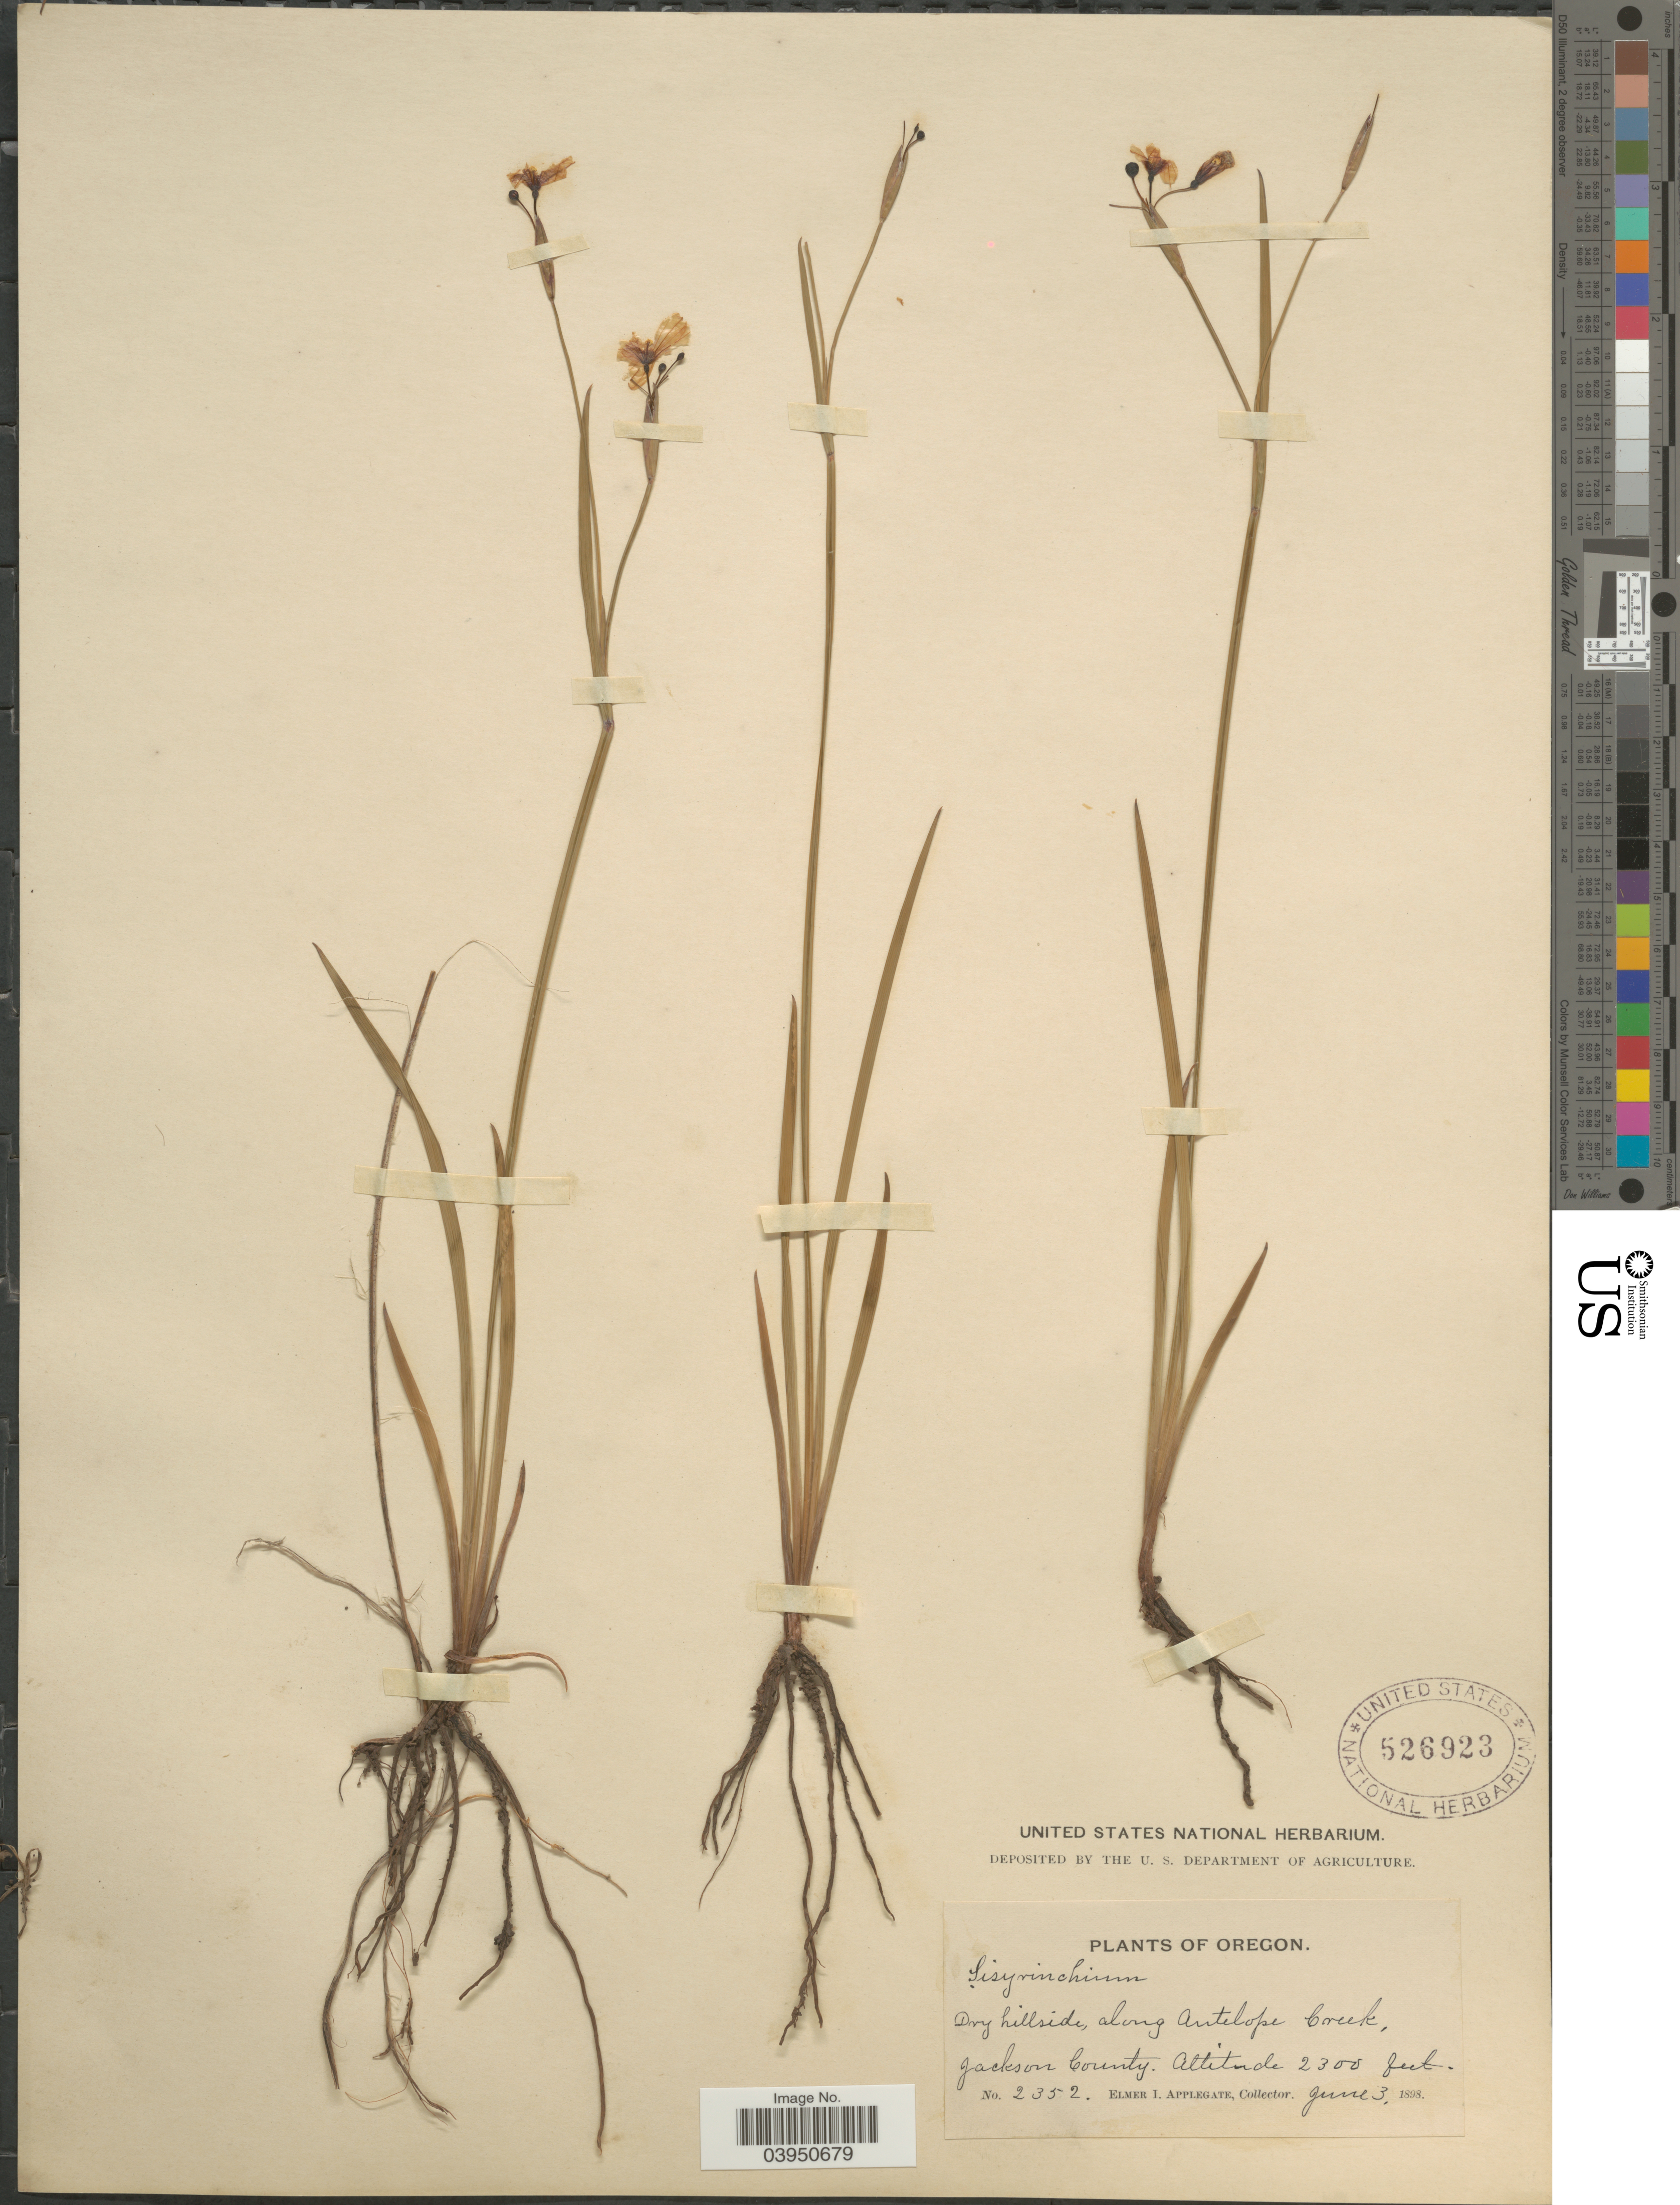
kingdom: Plantae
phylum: Tracheophyta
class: Liliopsida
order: Asparagales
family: Iridaceae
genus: Sisyrinchium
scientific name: Sisyrinchium birameum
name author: Piper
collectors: E. I. Applegate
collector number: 2352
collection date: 1898-06-03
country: United States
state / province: Oregon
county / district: Jackson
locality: Along Antelope Creek, Jackson County.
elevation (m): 701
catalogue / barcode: US 526923